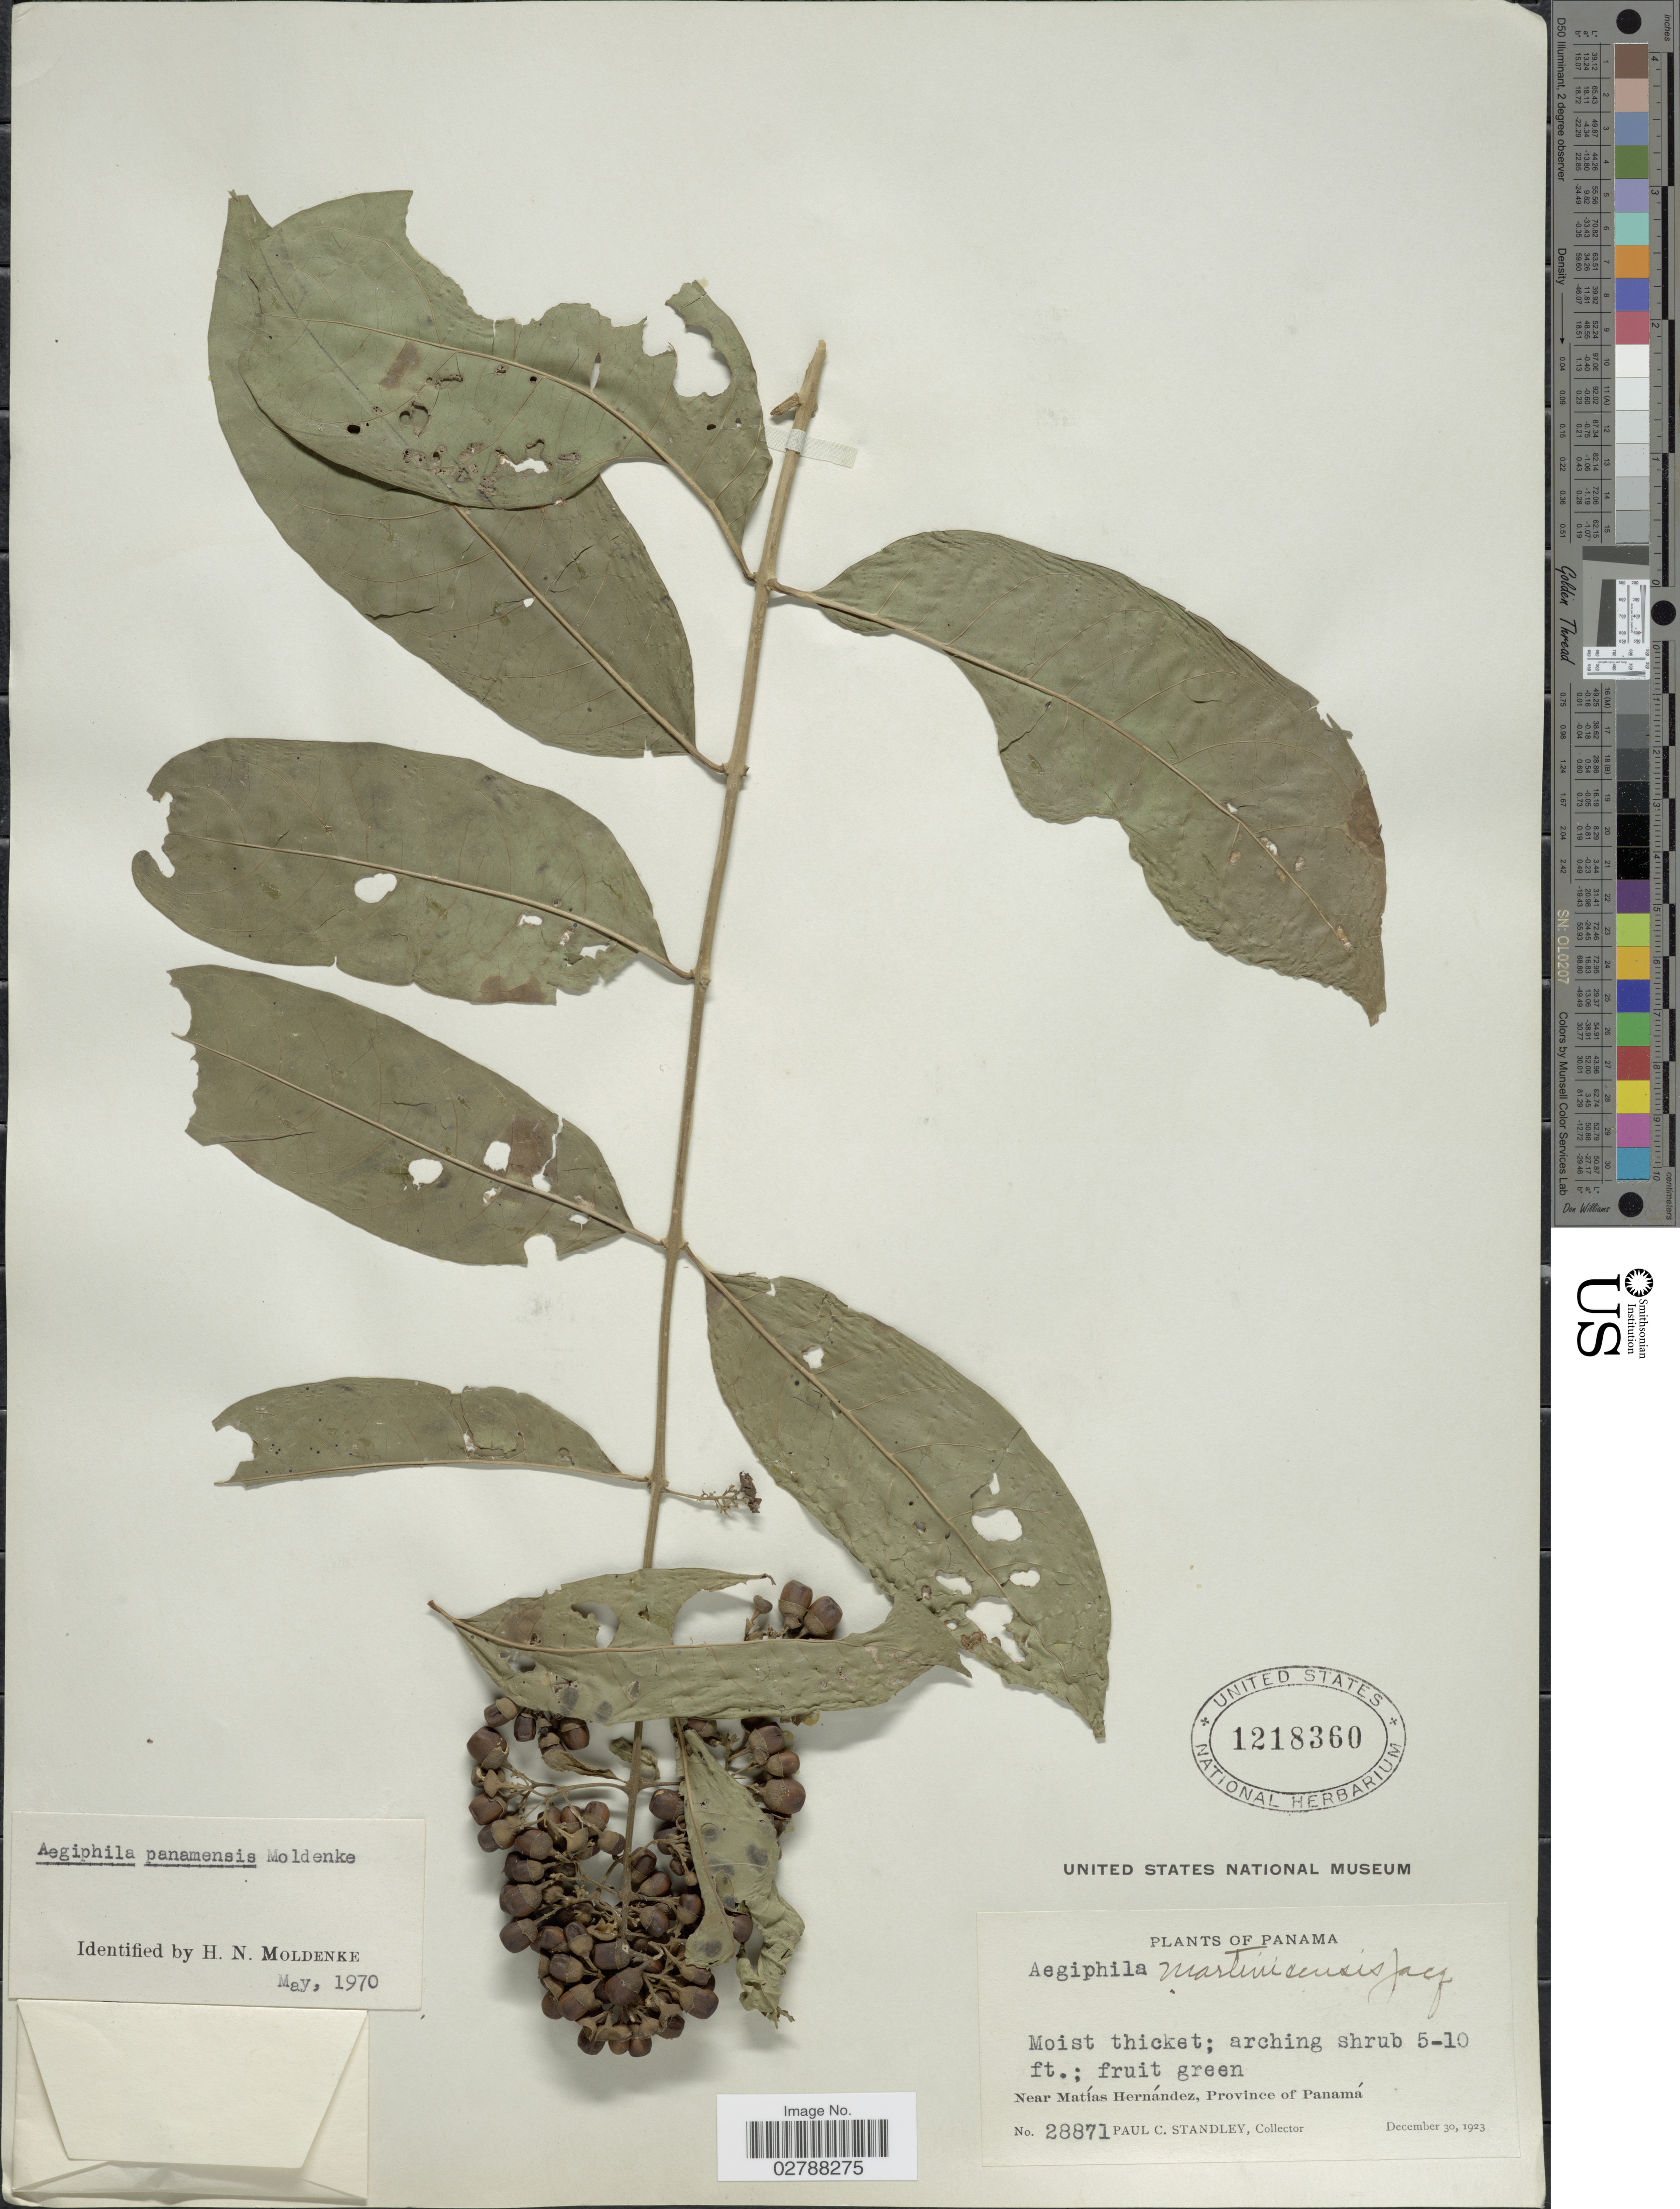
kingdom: Plantae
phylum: Tracheophyta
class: Magnoliopsida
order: Lamiales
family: Lamiaceae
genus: Aegiphila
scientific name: Aegiphila panamensis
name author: Moldenke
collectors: P. C. Standley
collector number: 28871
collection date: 1923-12-30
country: Panama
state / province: Panamá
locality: Near Matías Hernández, Province of Panamá.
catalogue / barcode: US 1218360